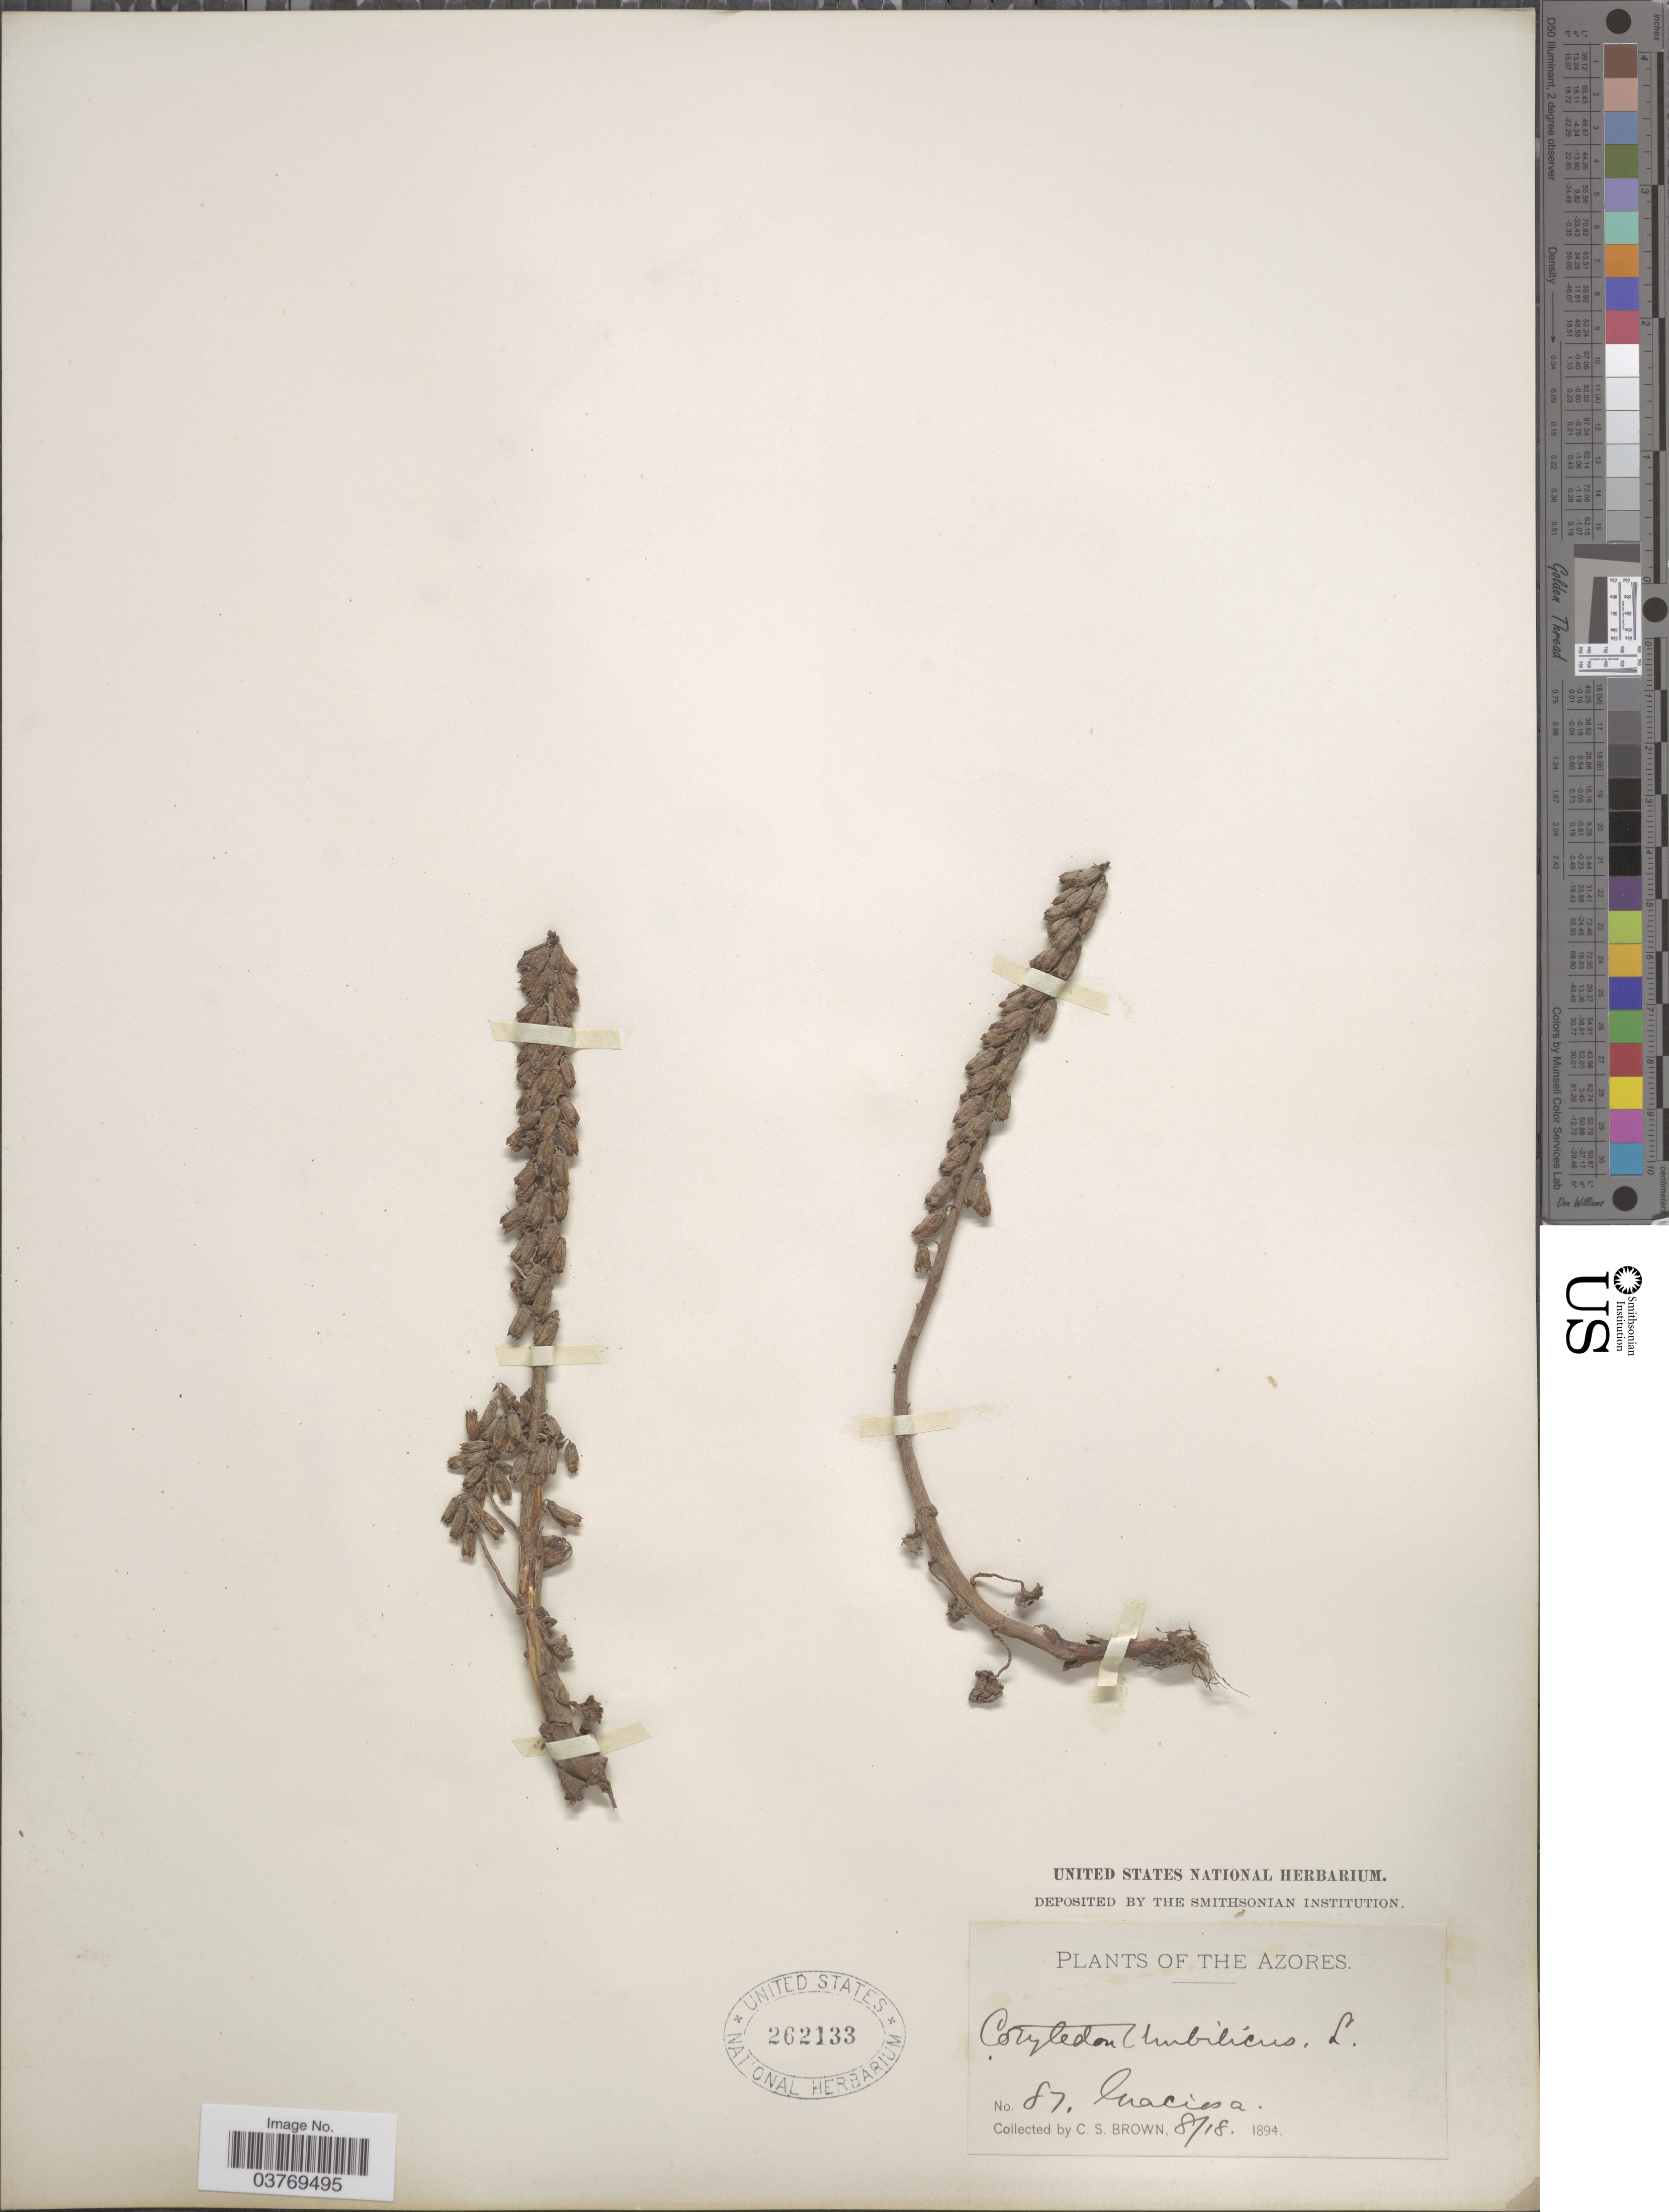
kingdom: Plantae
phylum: Tracheophyta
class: Magnoliopsida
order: Saxifragales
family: Crassulaceae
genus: Umbilicus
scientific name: Umbilicus rupestris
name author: (Salisb.) Dandy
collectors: C. S. Brown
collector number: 87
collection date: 1894-08-18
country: Portugal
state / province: Azores (Aut. Reg.)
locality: Cuaciosa. [interpreted]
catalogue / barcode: US 262133